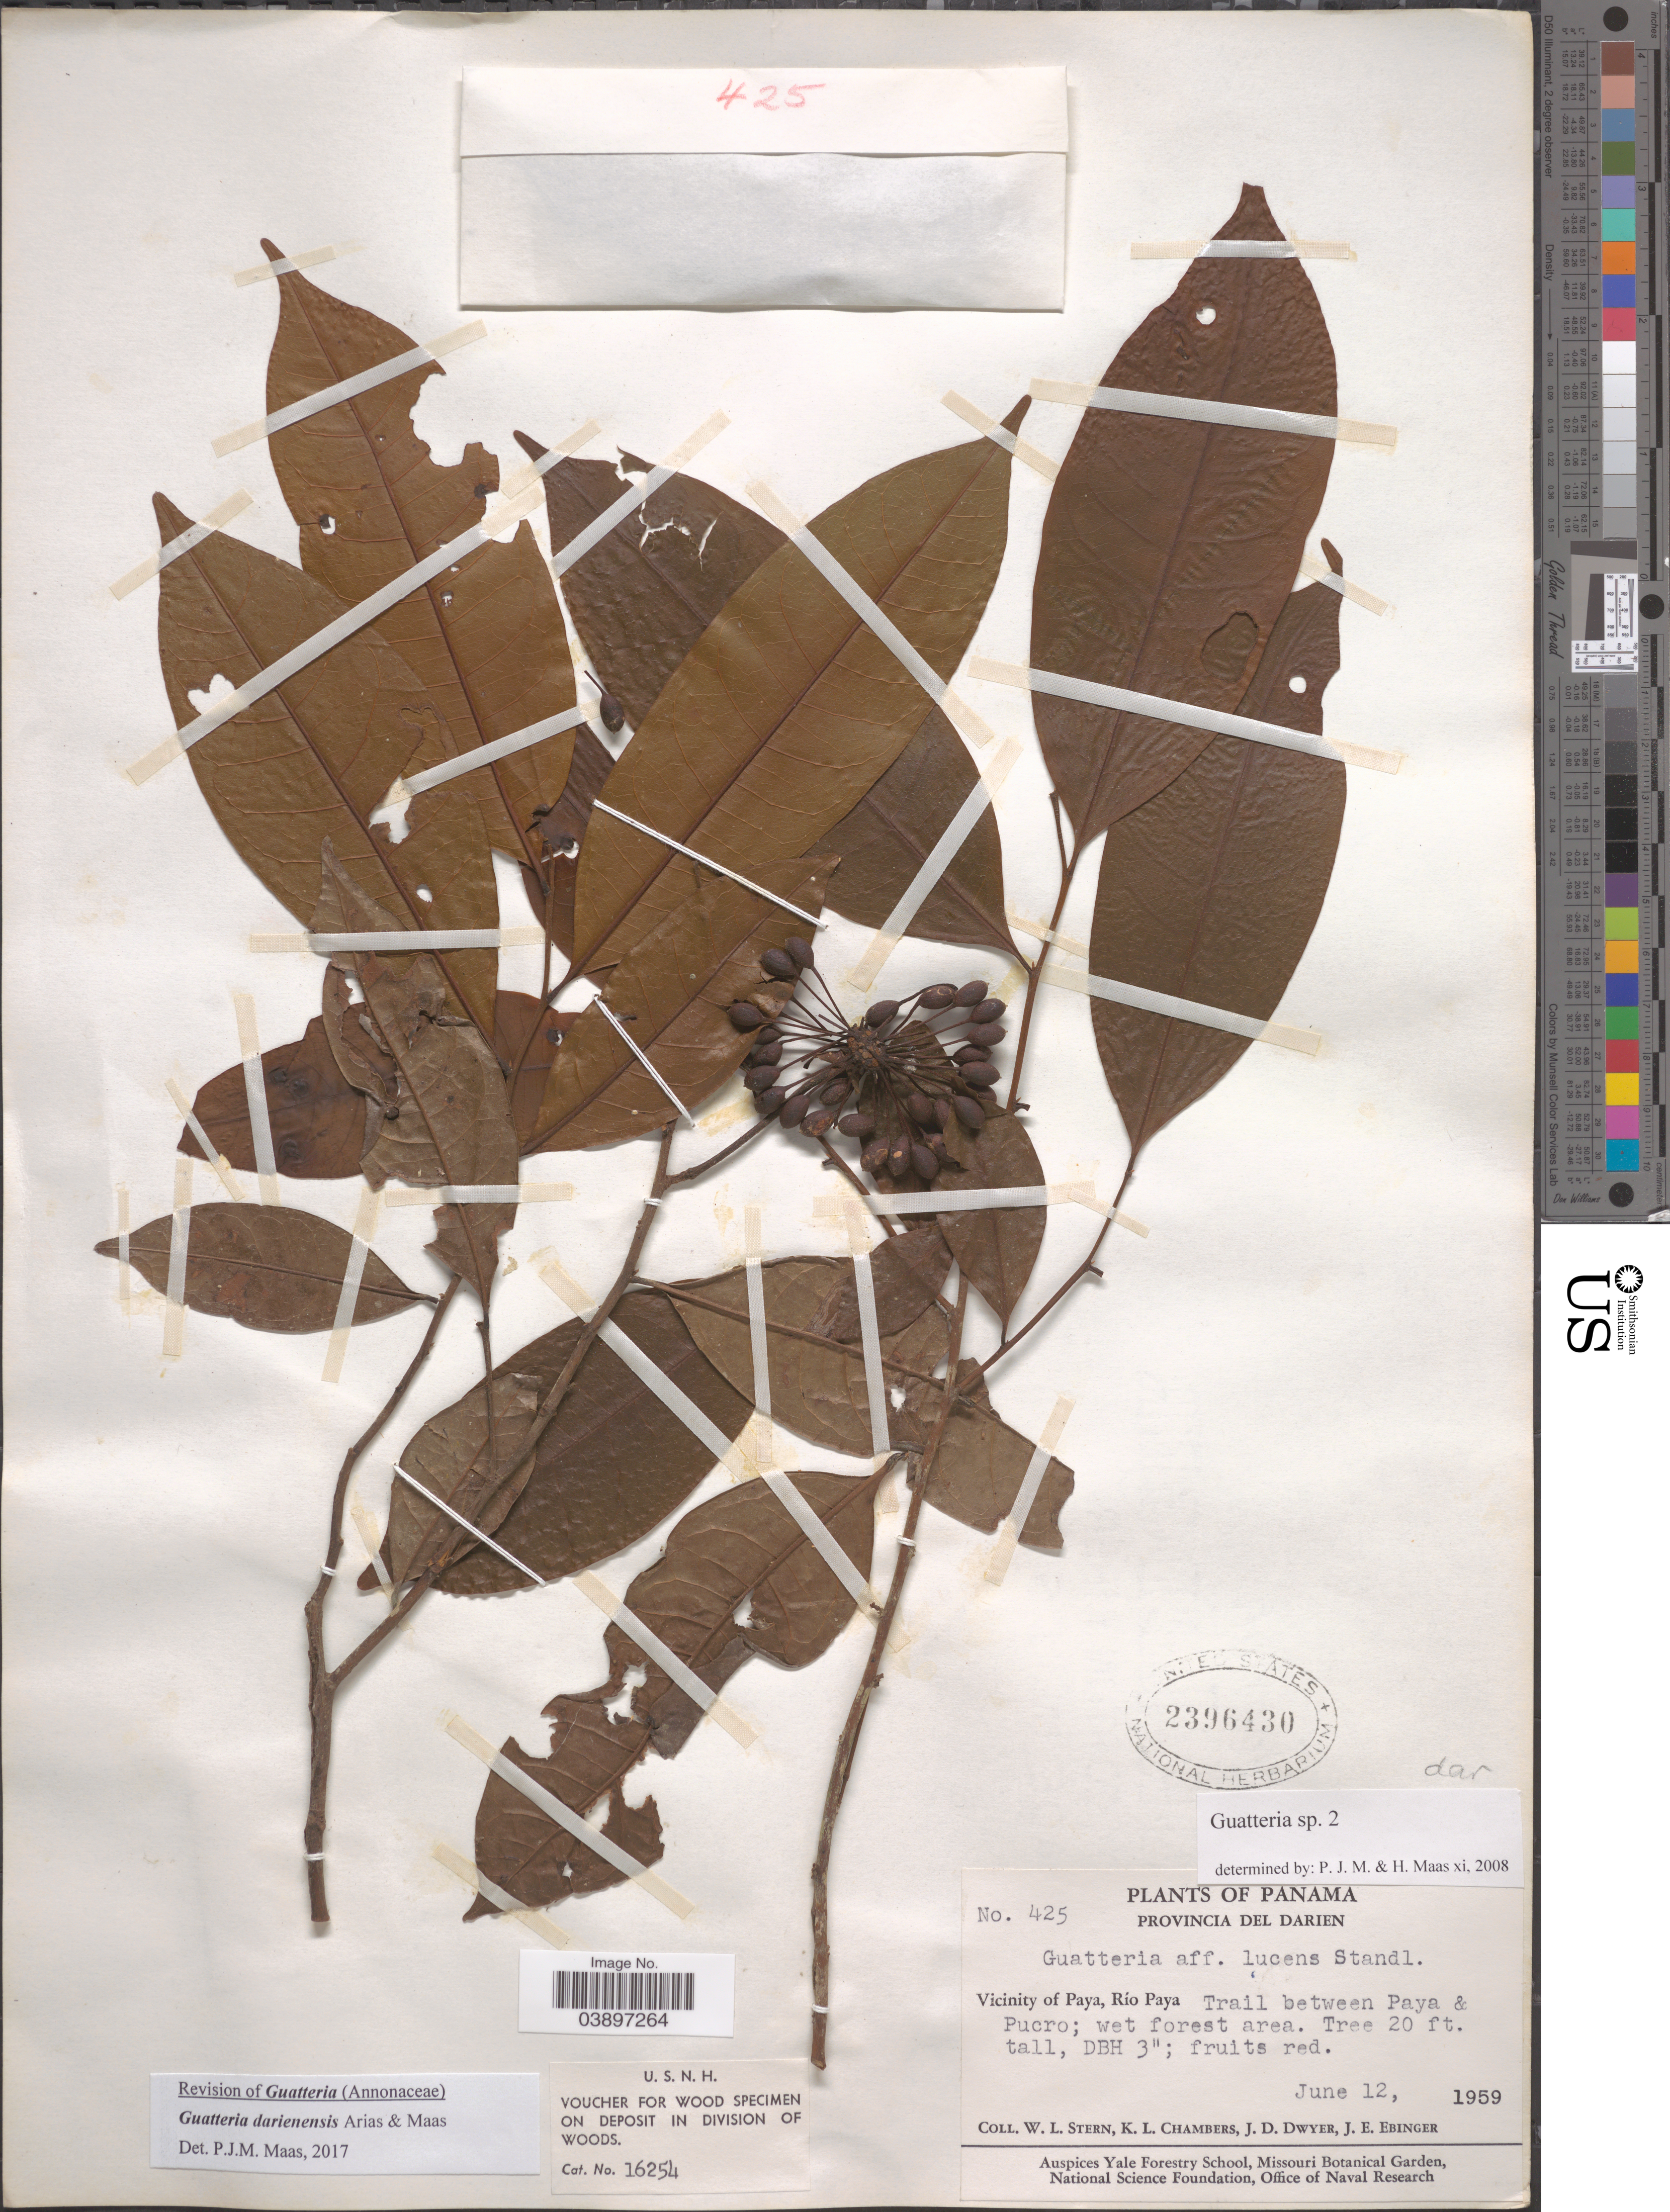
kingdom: Plantae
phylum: Tracheophyta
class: Magnoliopsida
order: Magnoliales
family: Annonaceae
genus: Guatteria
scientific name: Guatteria darienensis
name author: S. Arias & Maas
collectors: W. L. Stern, K. Chambers, J. D. Dwyer & J. Ebinger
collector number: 425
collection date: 1959-06-12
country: Panama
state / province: Darien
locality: Vicinity of Paya, Río Paya. Trail between Paya & Pucro.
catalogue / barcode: US 2396430